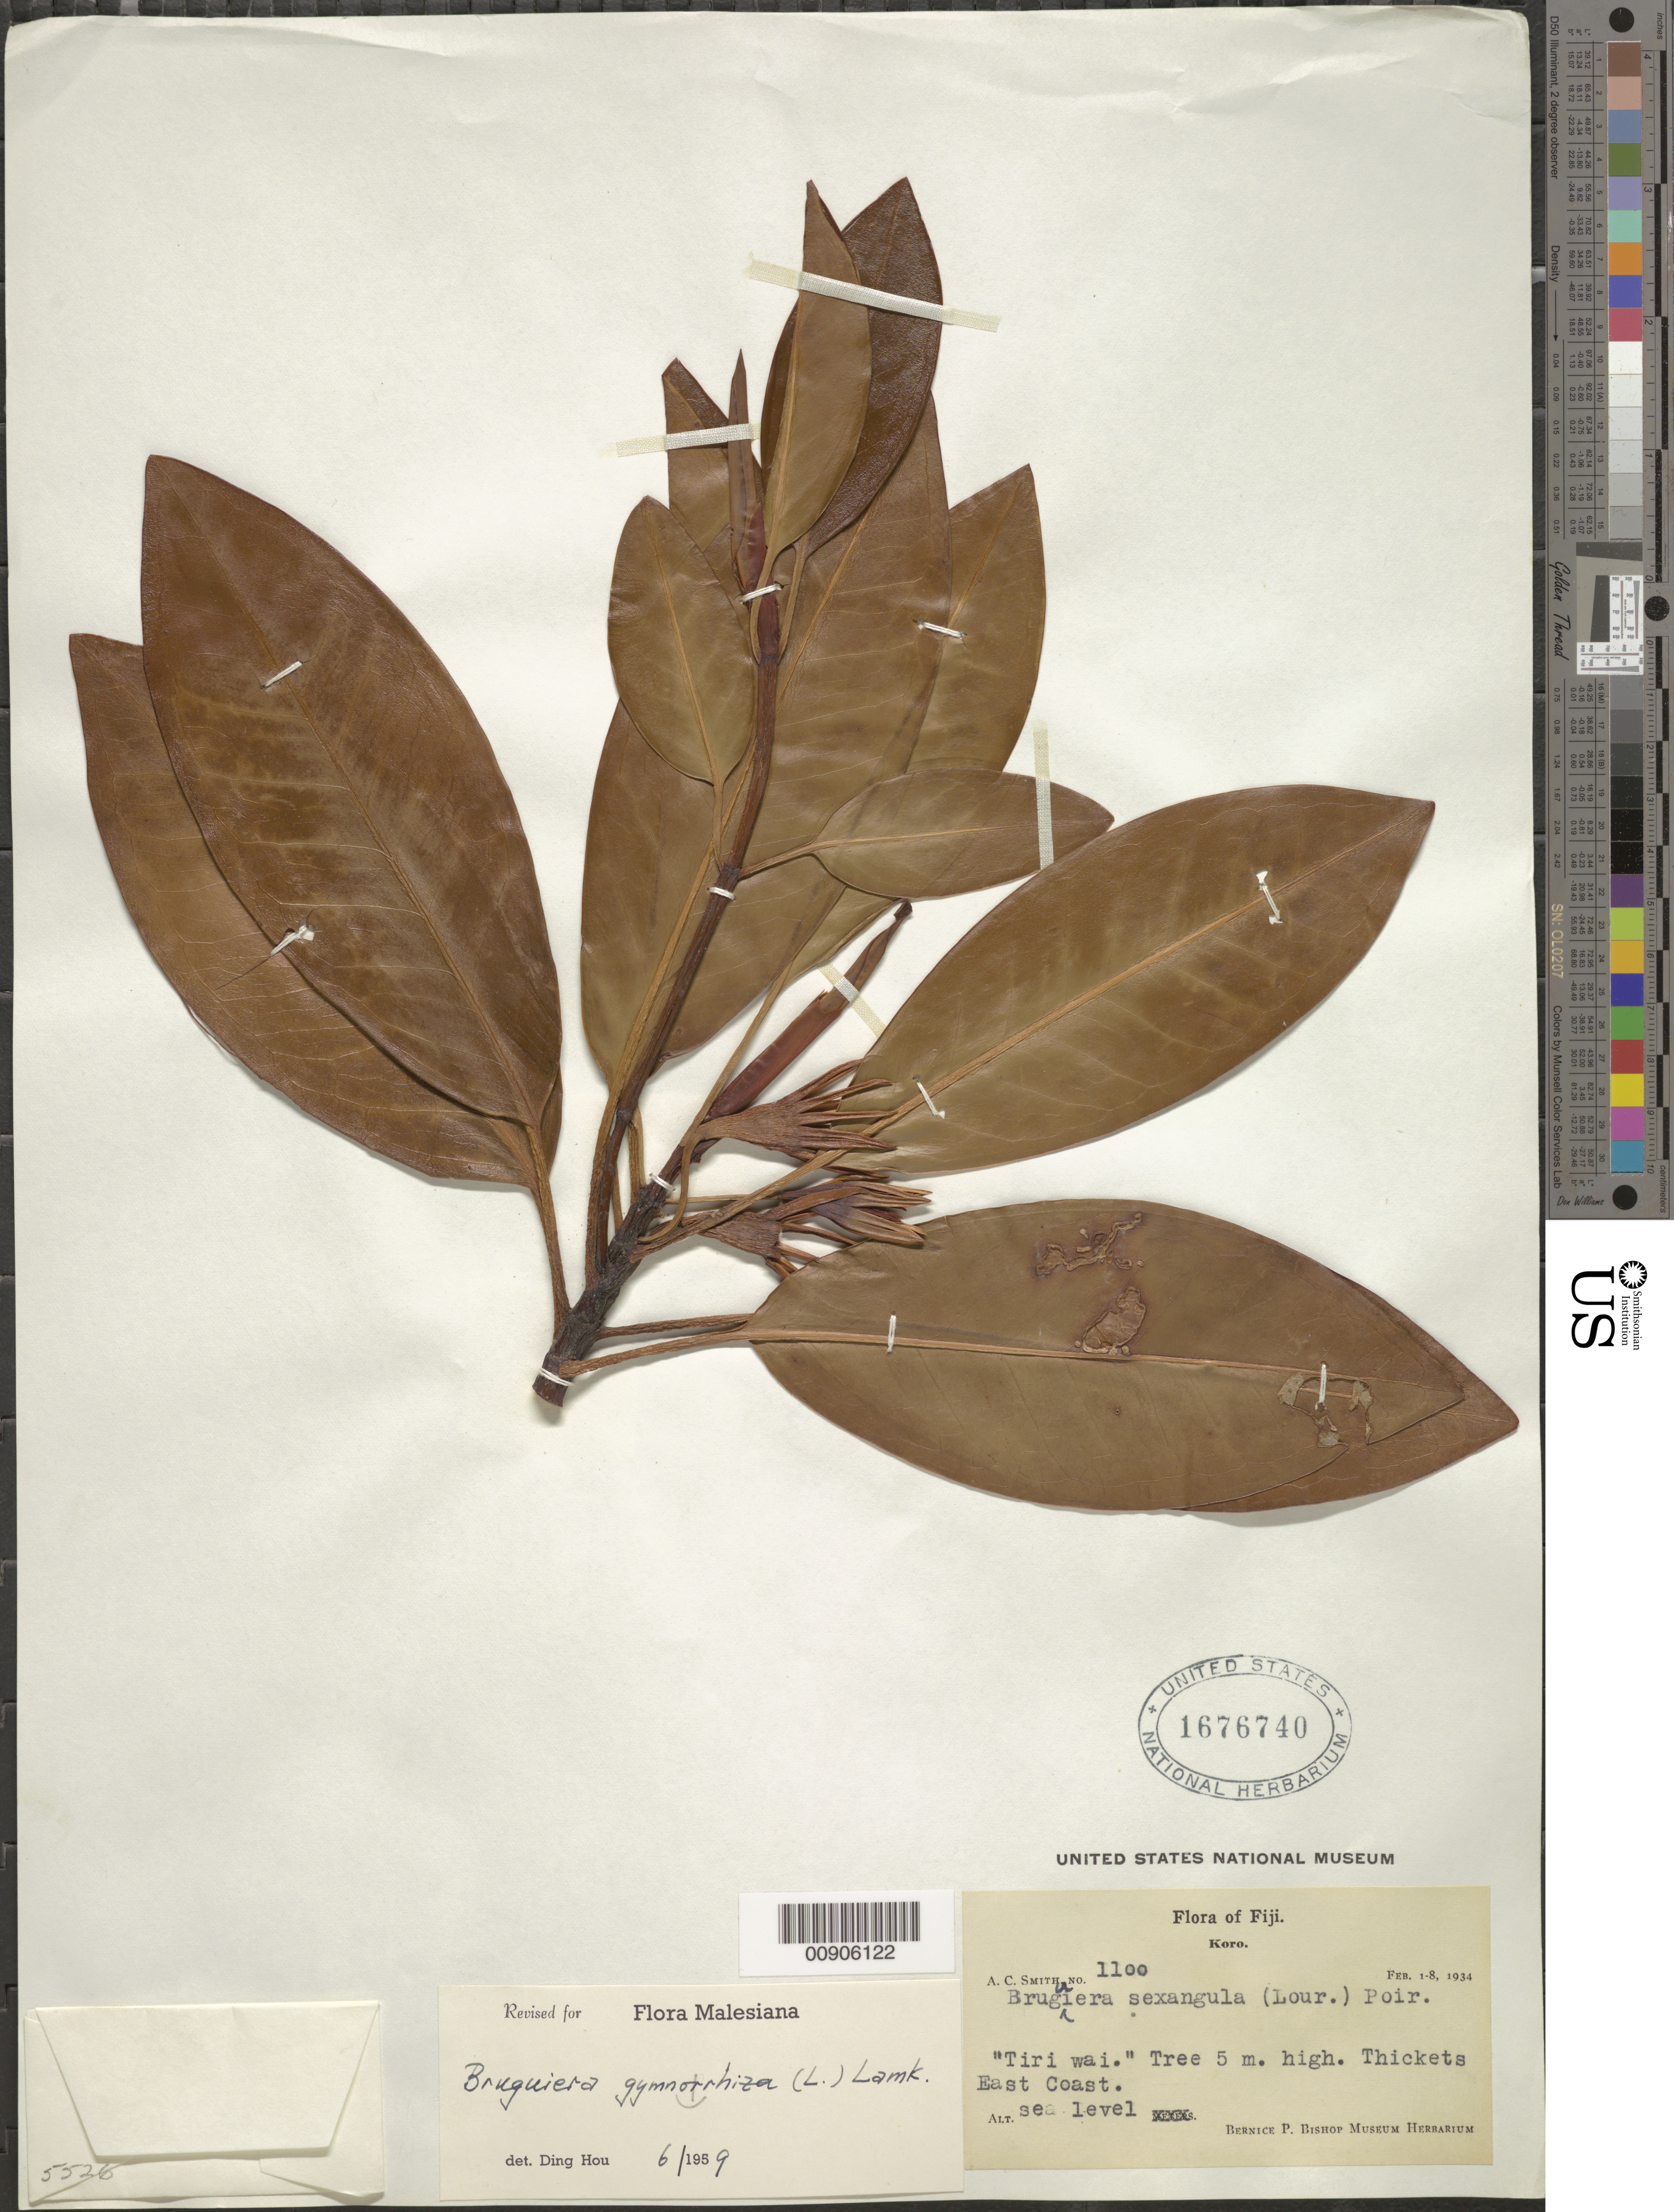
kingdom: Plantae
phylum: Tracheophyta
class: Magnoliopsida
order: Malpighiales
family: Rhizophoraceae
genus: Bruguiera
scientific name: Bruguiera gymnorhiza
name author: (L.) Savigny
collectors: C. A. Smith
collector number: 1100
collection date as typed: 01 Feb 1934 to 08 Feb 1934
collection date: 1934-02-01/1934-02-08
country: Fiji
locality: East coast.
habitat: Thickets.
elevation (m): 0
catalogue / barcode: US 1676740